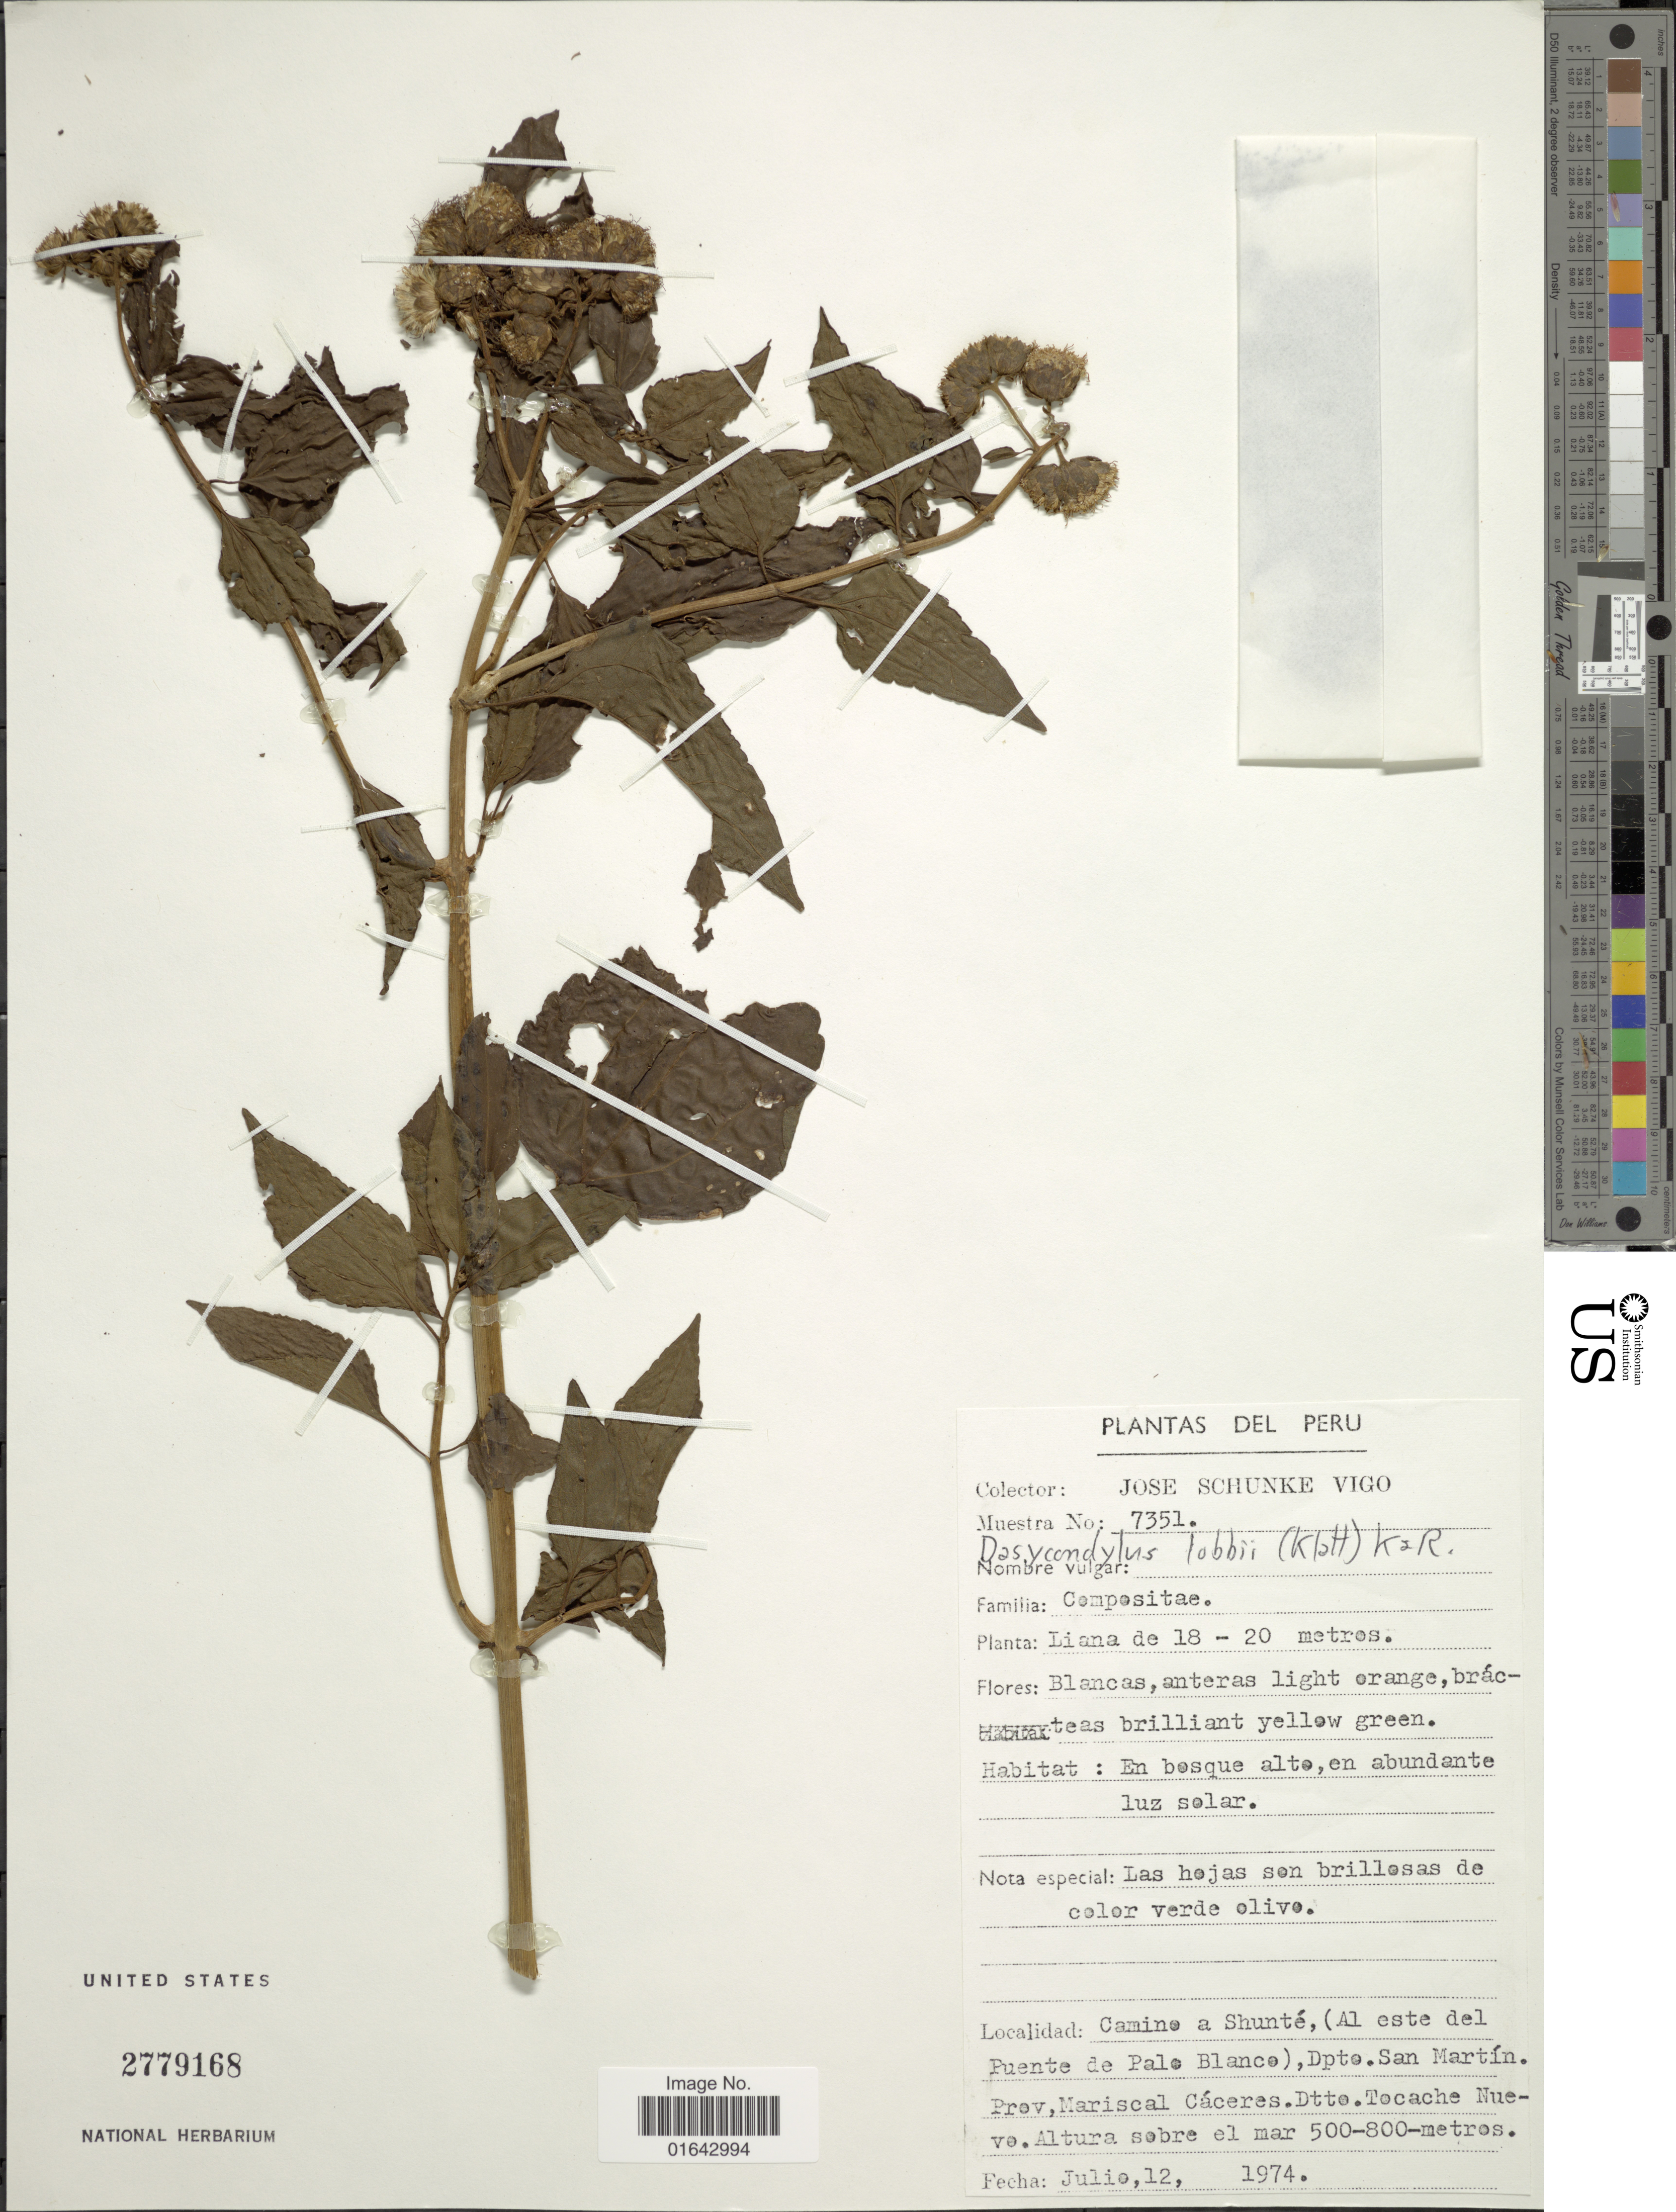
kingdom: Plantae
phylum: Tracheophyta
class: Magnoliopsida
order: Asterales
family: Asteraceae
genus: Dasycondylus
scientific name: Dasycondylus lobbii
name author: (Klatt) R.M. King & H. Rob.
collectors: J. Schunke Vigo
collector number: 7351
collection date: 1974-07-12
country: Peru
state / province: San Martín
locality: Camino a Shunté, (Al este del Puente de Palo Blanco), Dpto. San Martín. Prov, Mariscal Cáceres. Dtto. Tocache Nuevo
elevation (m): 500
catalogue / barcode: US 2779168